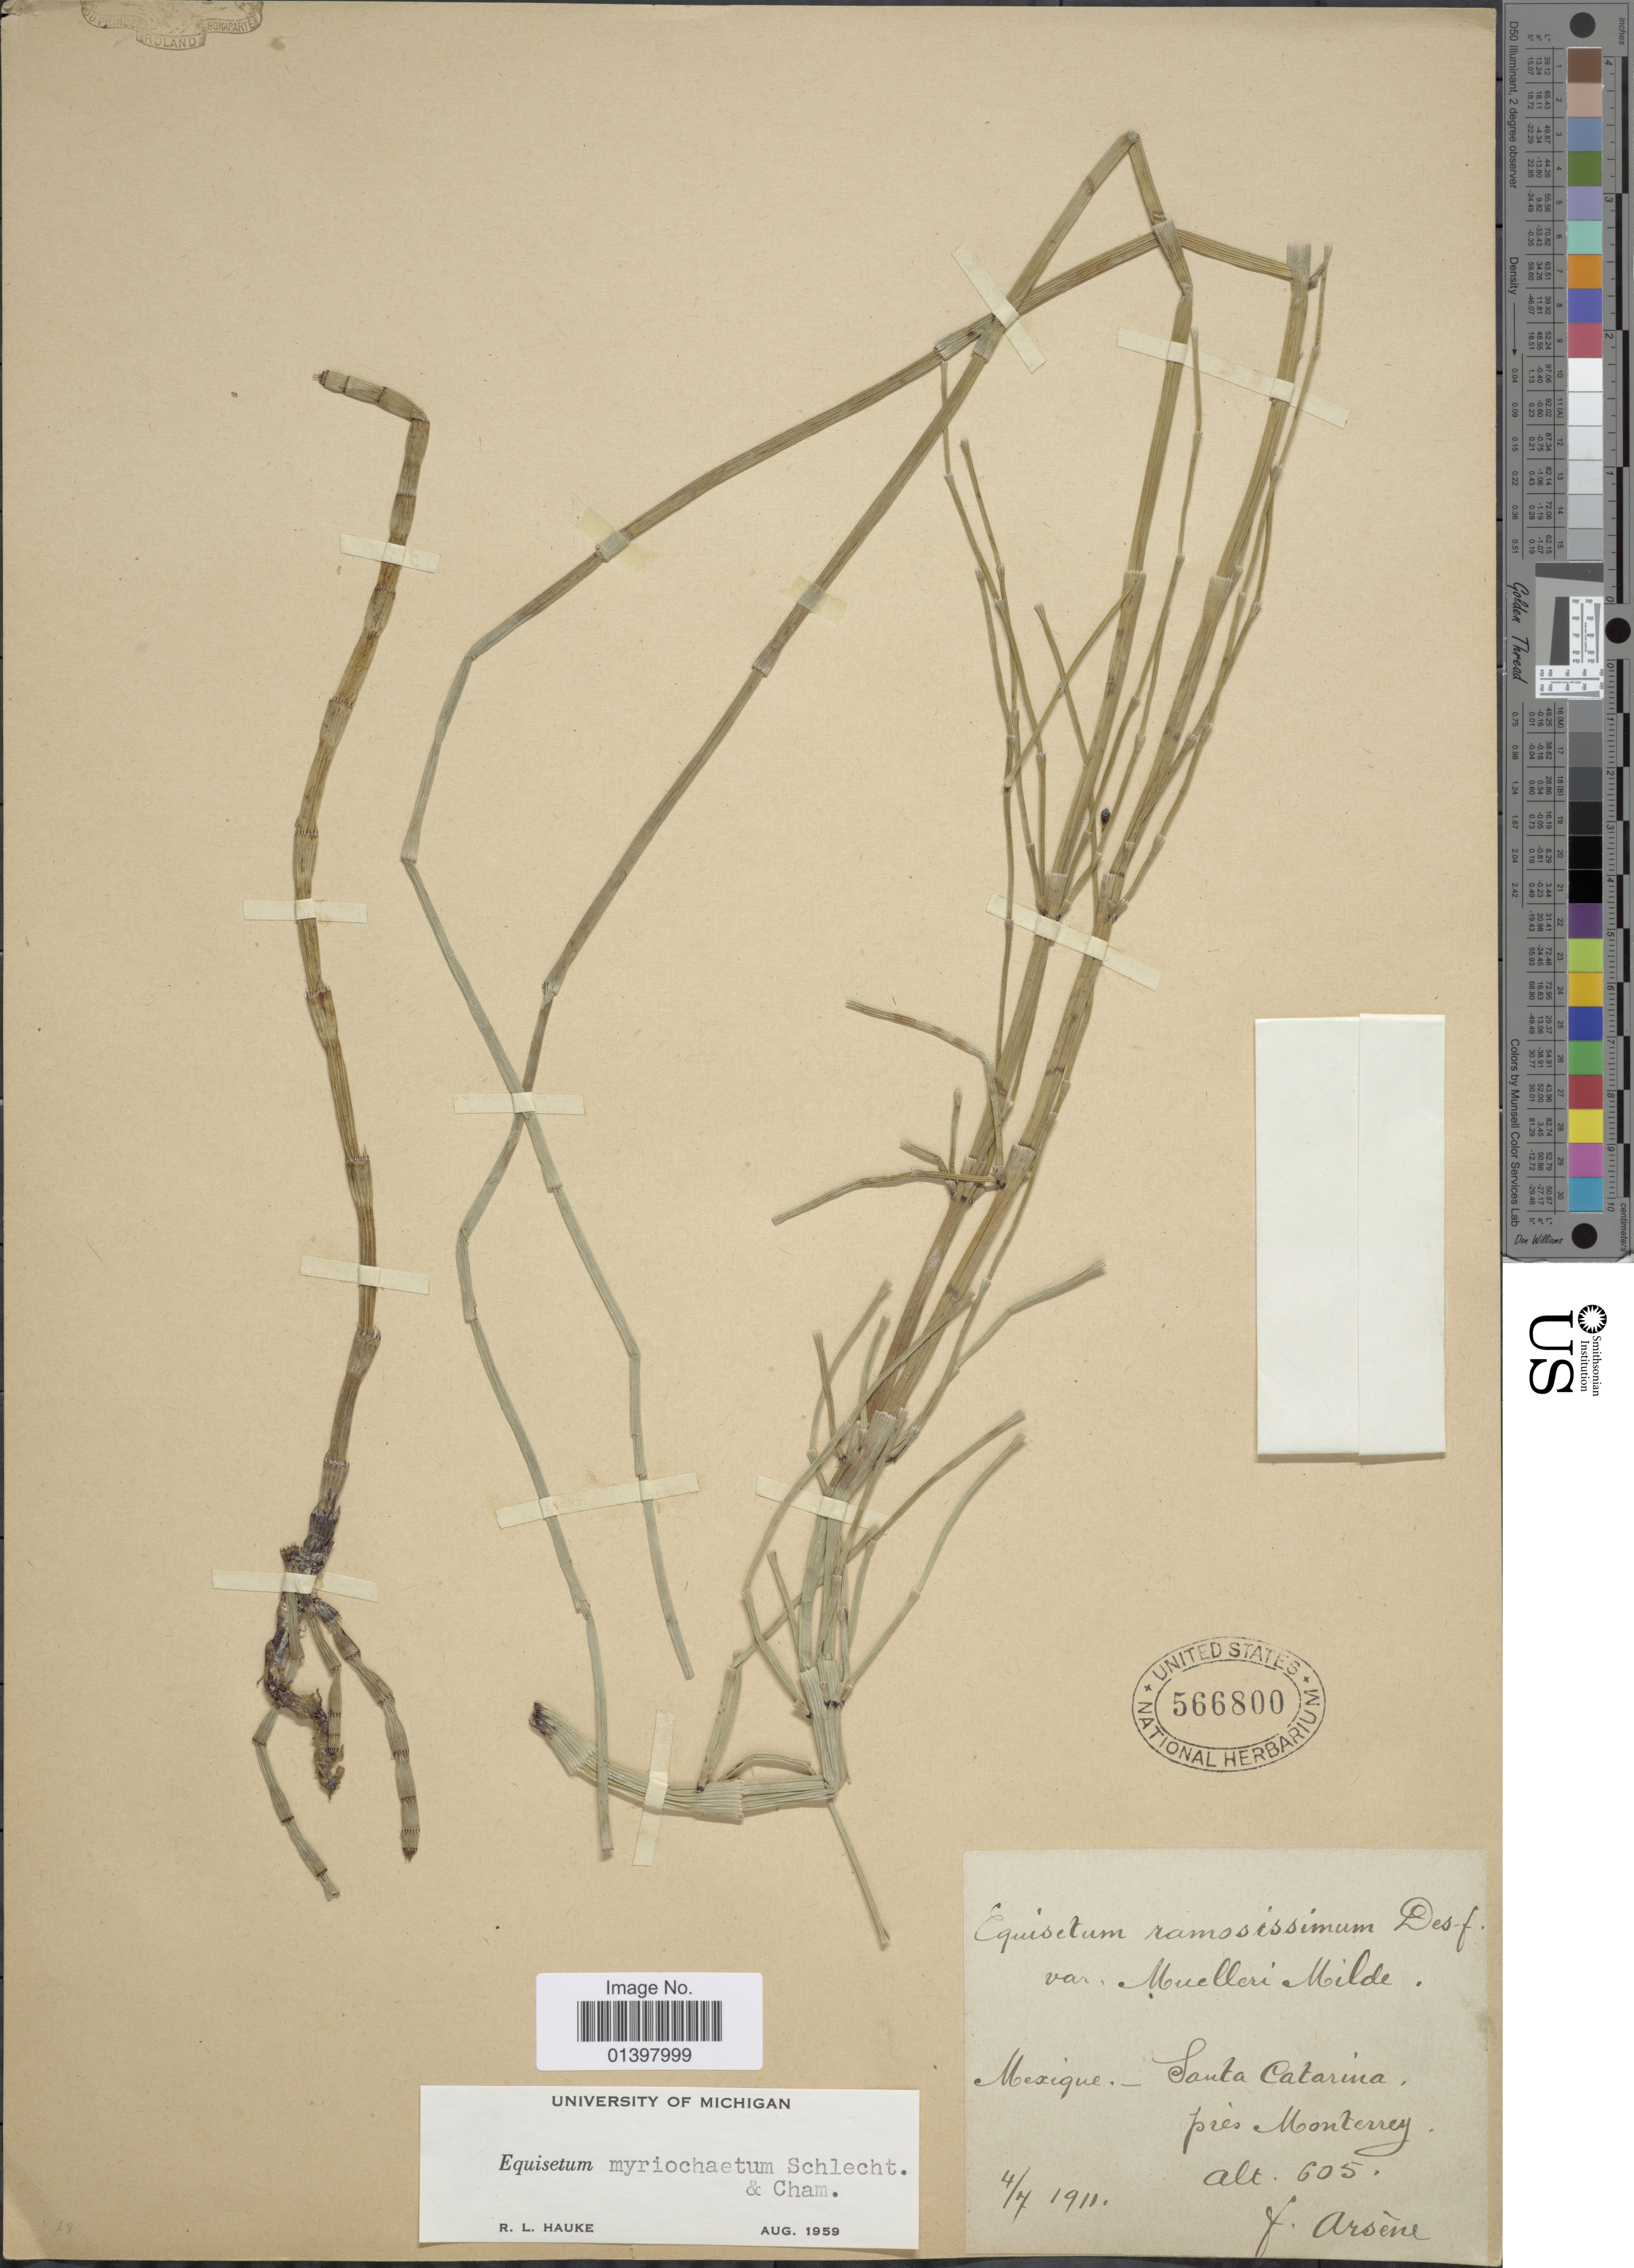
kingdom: Plantae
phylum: Tracheophyta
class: Polypodiopsida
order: Equisetales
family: Equisetaceae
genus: Equisetum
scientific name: Equisetum myriochaetum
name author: Schltdl. & Cham.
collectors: F. Arsène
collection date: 1911-07-04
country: Mexico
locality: Santa Catarina, pres Monterrey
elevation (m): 184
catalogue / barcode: US 566800